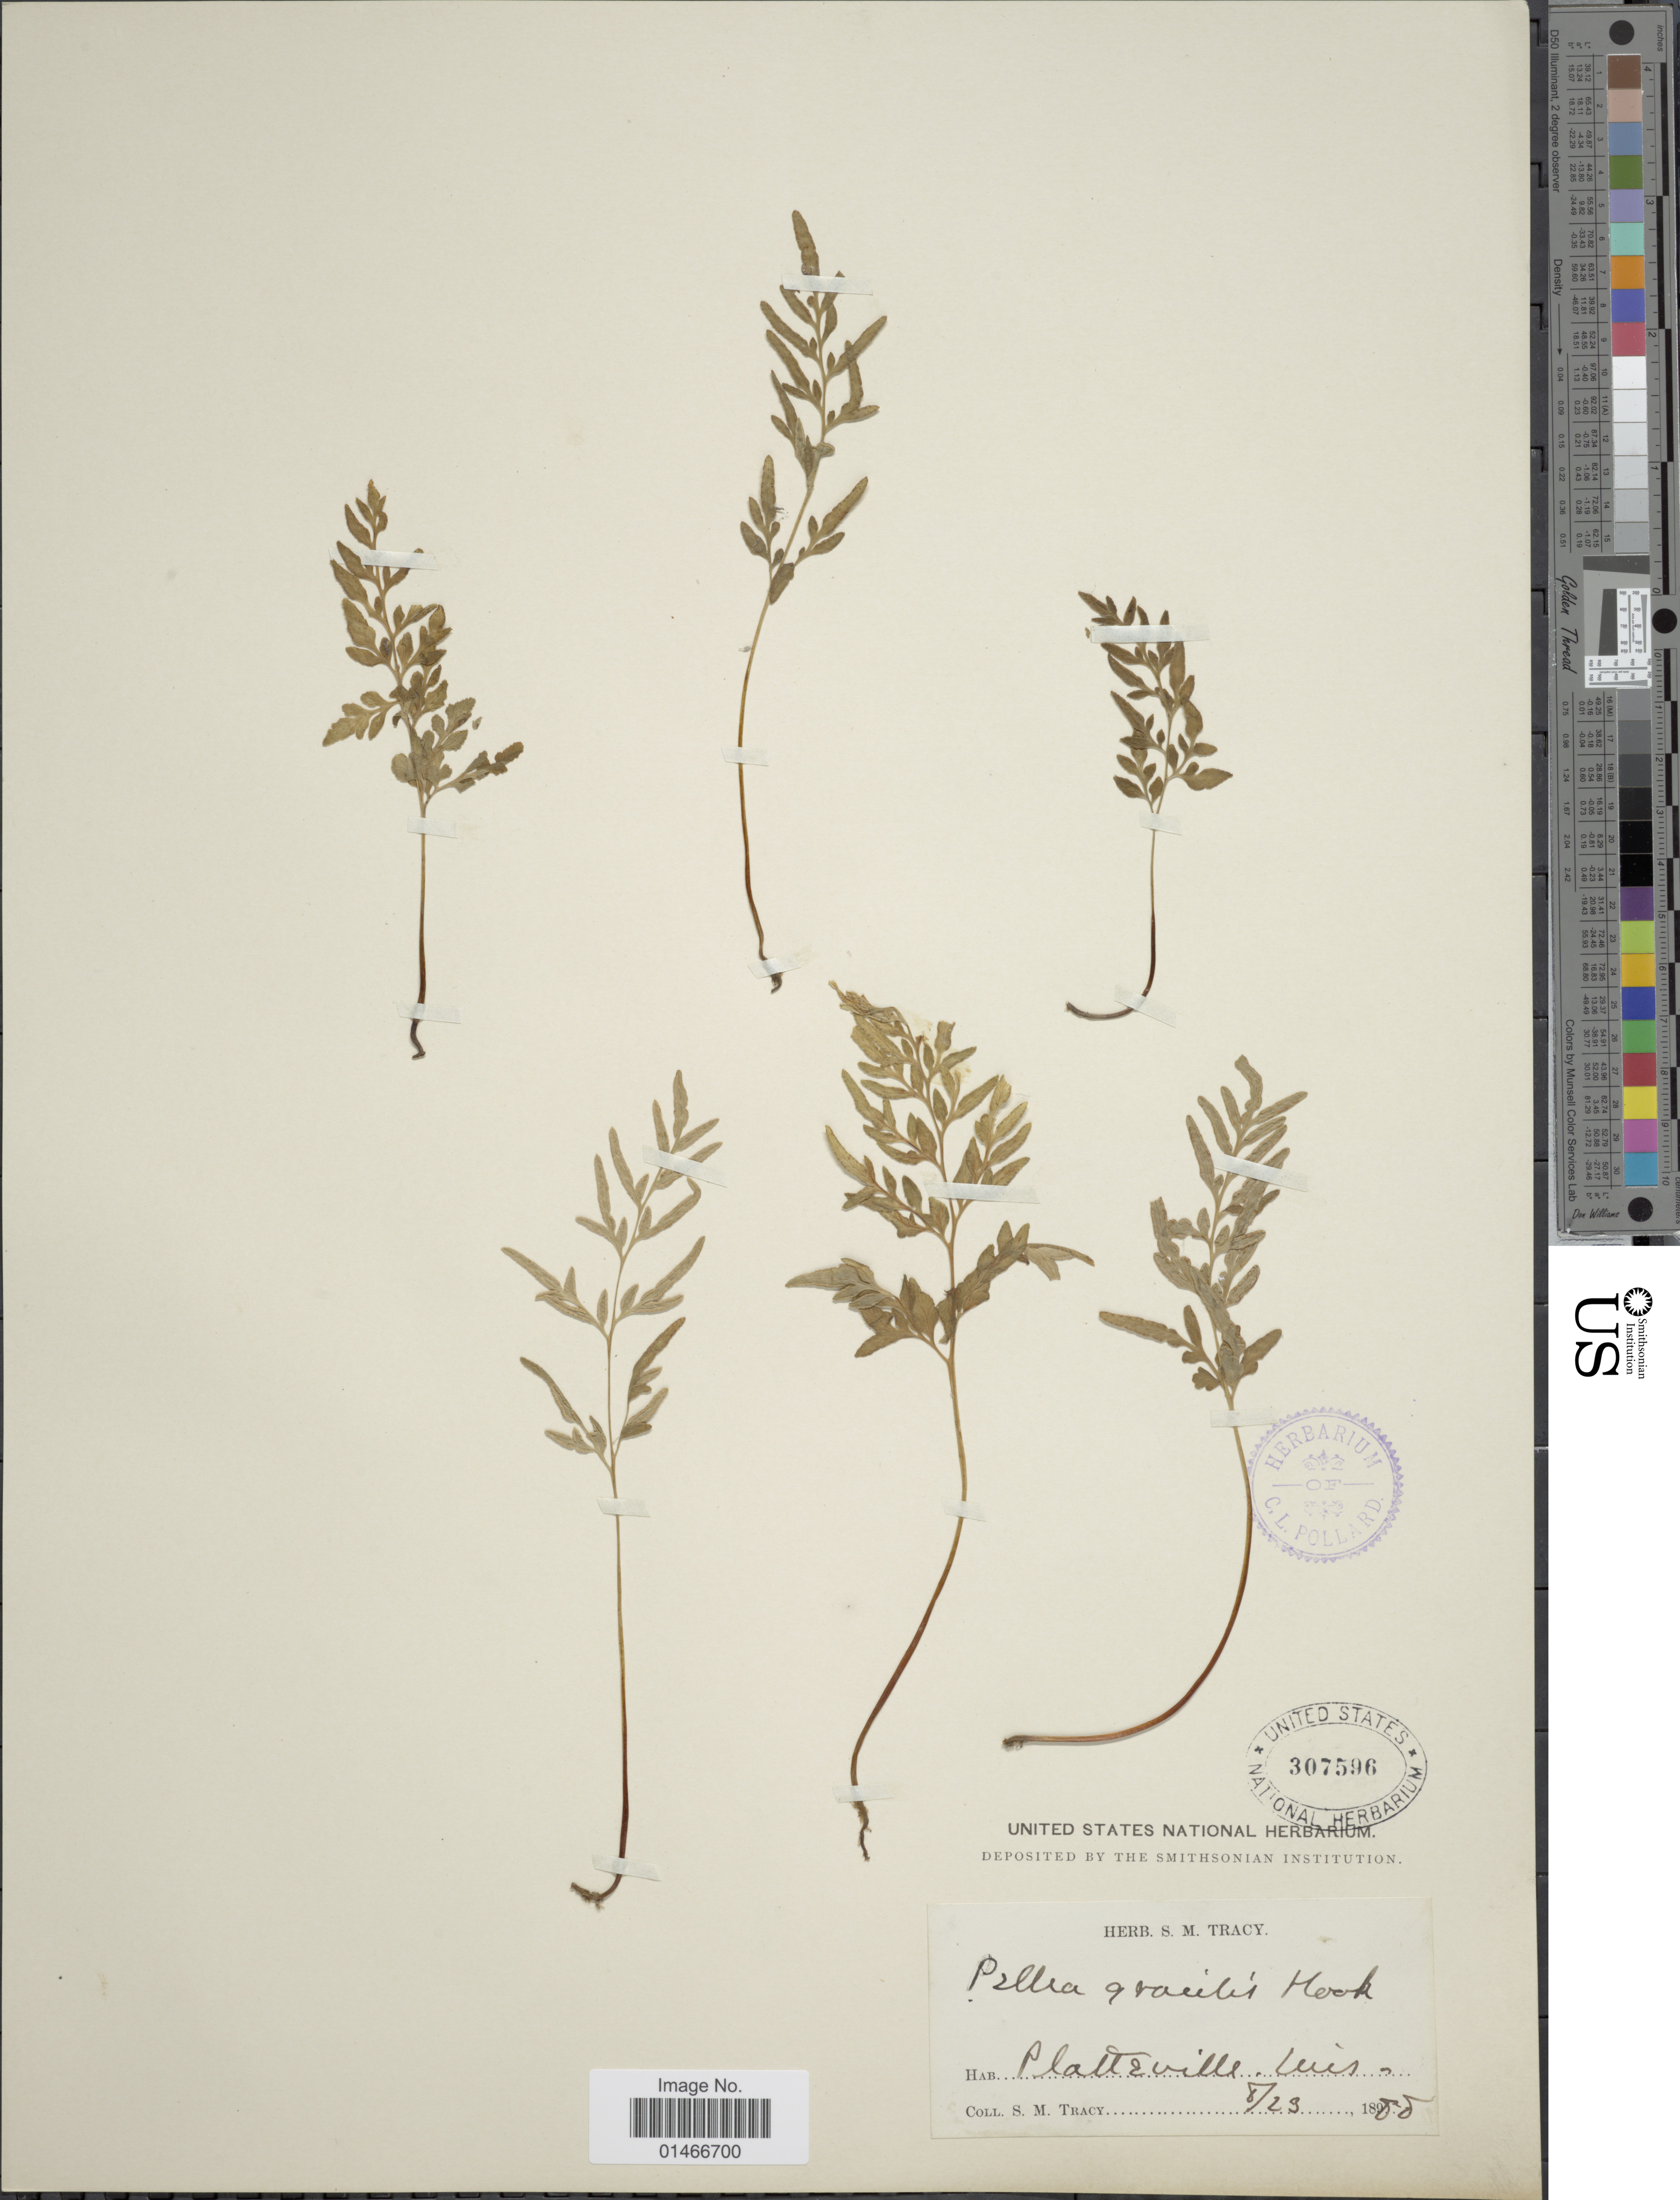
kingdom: Plantae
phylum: Tracheophyta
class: Polypodiopsida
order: Polypodiales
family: Pteridaceae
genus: Cryptogramma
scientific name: Cryptogramma stelleri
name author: (S.G. Gmel.) Prantl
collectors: S. M. Tracy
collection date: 1888-08-23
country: United States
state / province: Wisconsin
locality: Platteville.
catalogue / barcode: US 307596